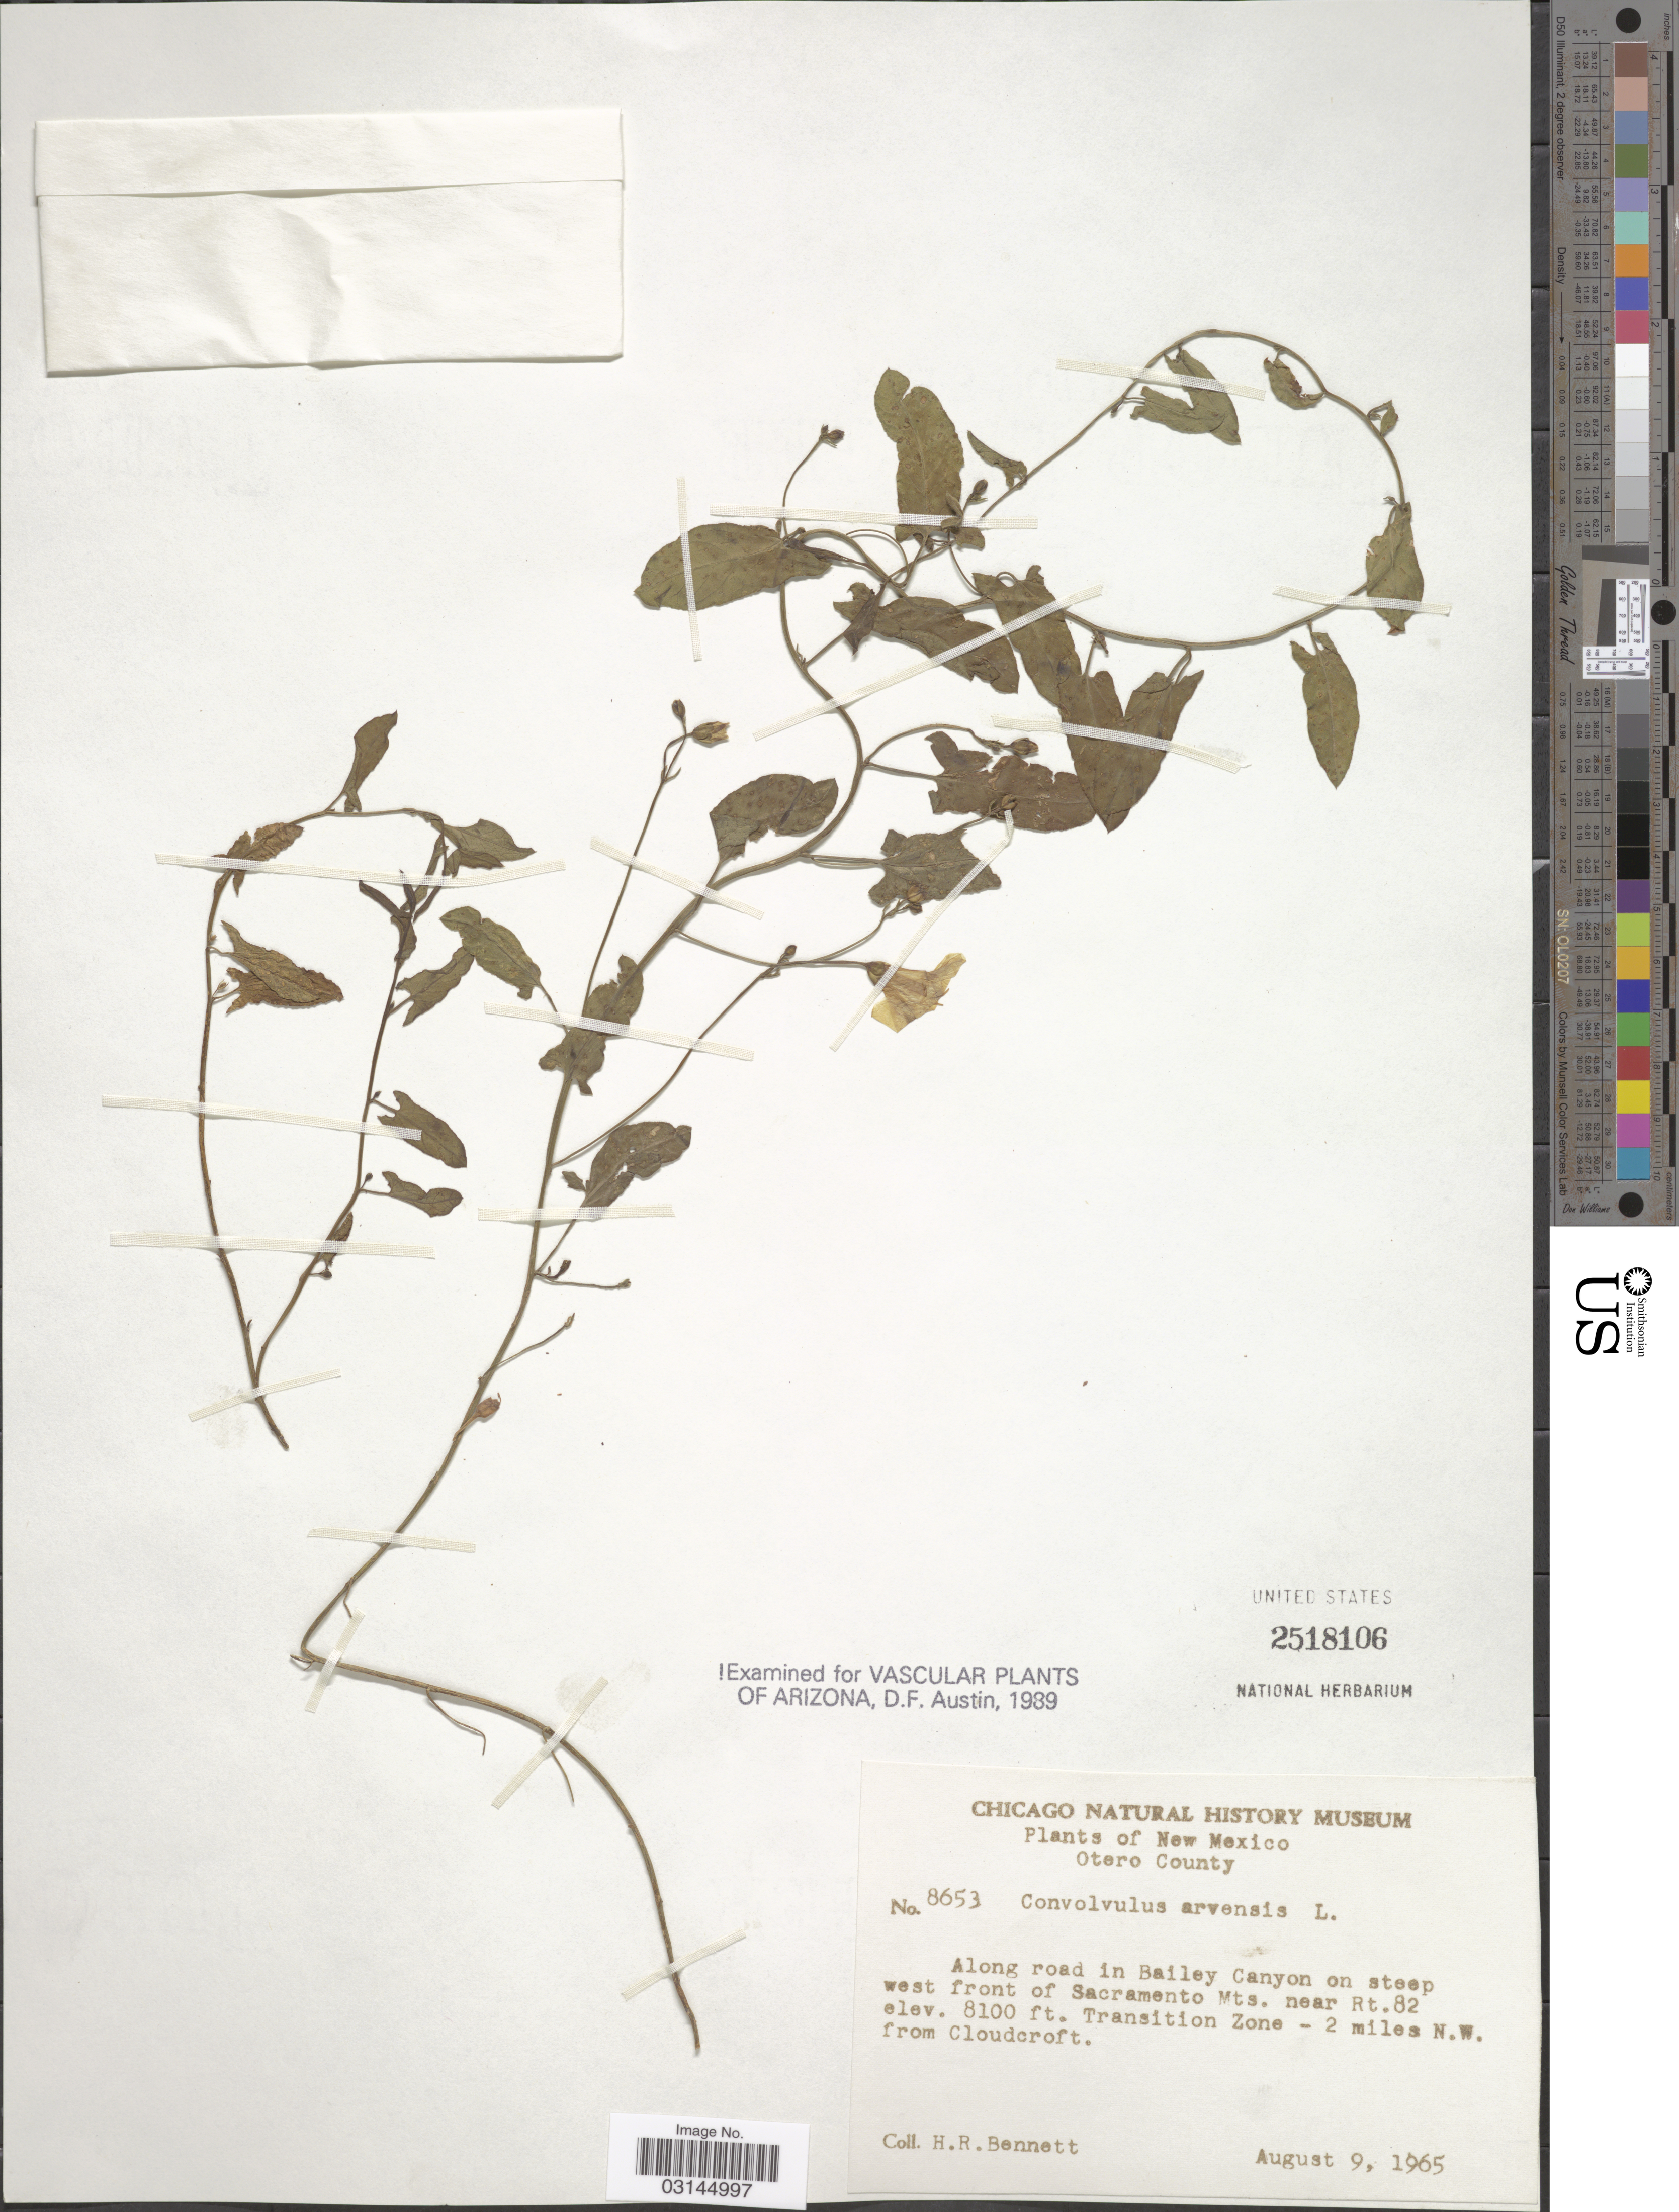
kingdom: Plantae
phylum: Tracheophyta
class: Magnoliopsida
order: Solanales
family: Convolvulaceae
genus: Convolvulus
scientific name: Convolvulus arvensis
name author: L.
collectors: H. R. Bennett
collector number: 8653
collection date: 1965-08-09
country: United States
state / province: New Mexico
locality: Otero County. Along road in Bailey Canyon on steep west front of Sacramento Mts. near Rt. 82. Transition Zone - 2 miles N. W. from Cloudcroft.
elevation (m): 2469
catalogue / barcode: US 2518106